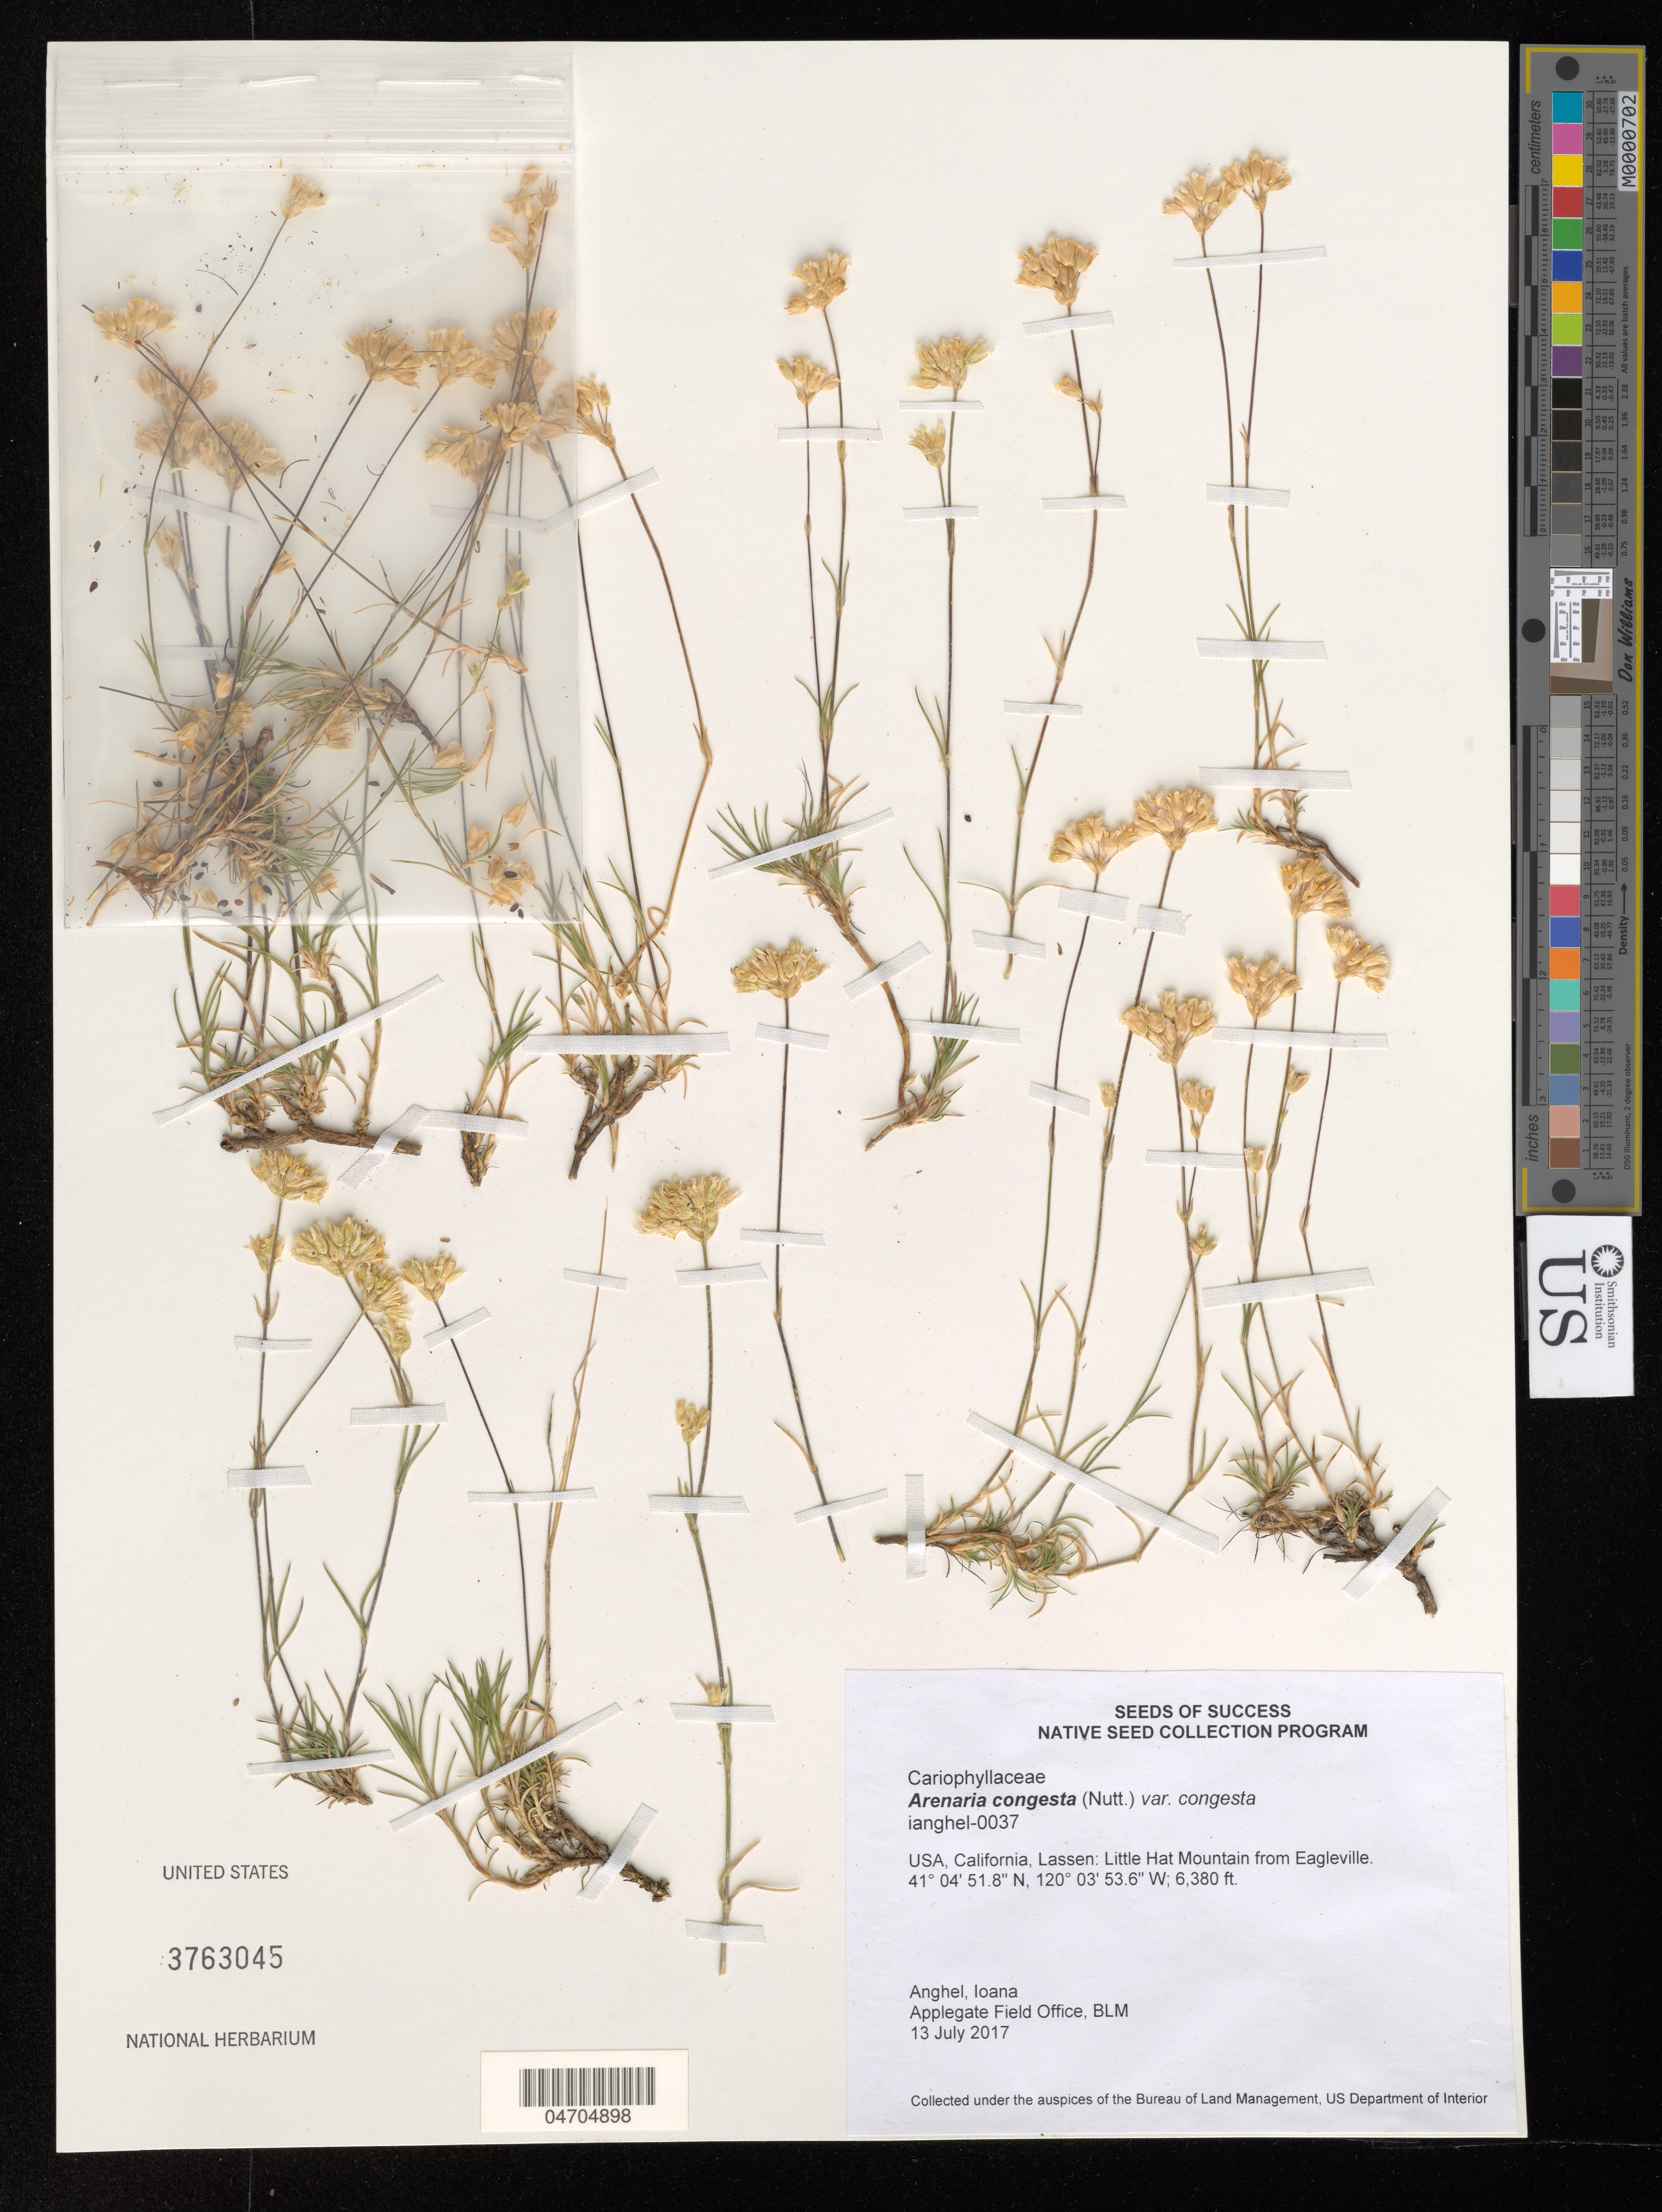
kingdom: Plantae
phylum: Tracheophyta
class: Magnoliopsida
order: Caryophyllales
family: Caryophyllaceae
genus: Arenaria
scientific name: Arenaria congesta var. congesta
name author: Nutt.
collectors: I. Anghel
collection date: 2017-07-13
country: United States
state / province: California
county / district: Lassen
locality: Lassen: Little Hat Mountain from Eagleville.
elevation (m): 1945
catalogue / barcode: US 3763045